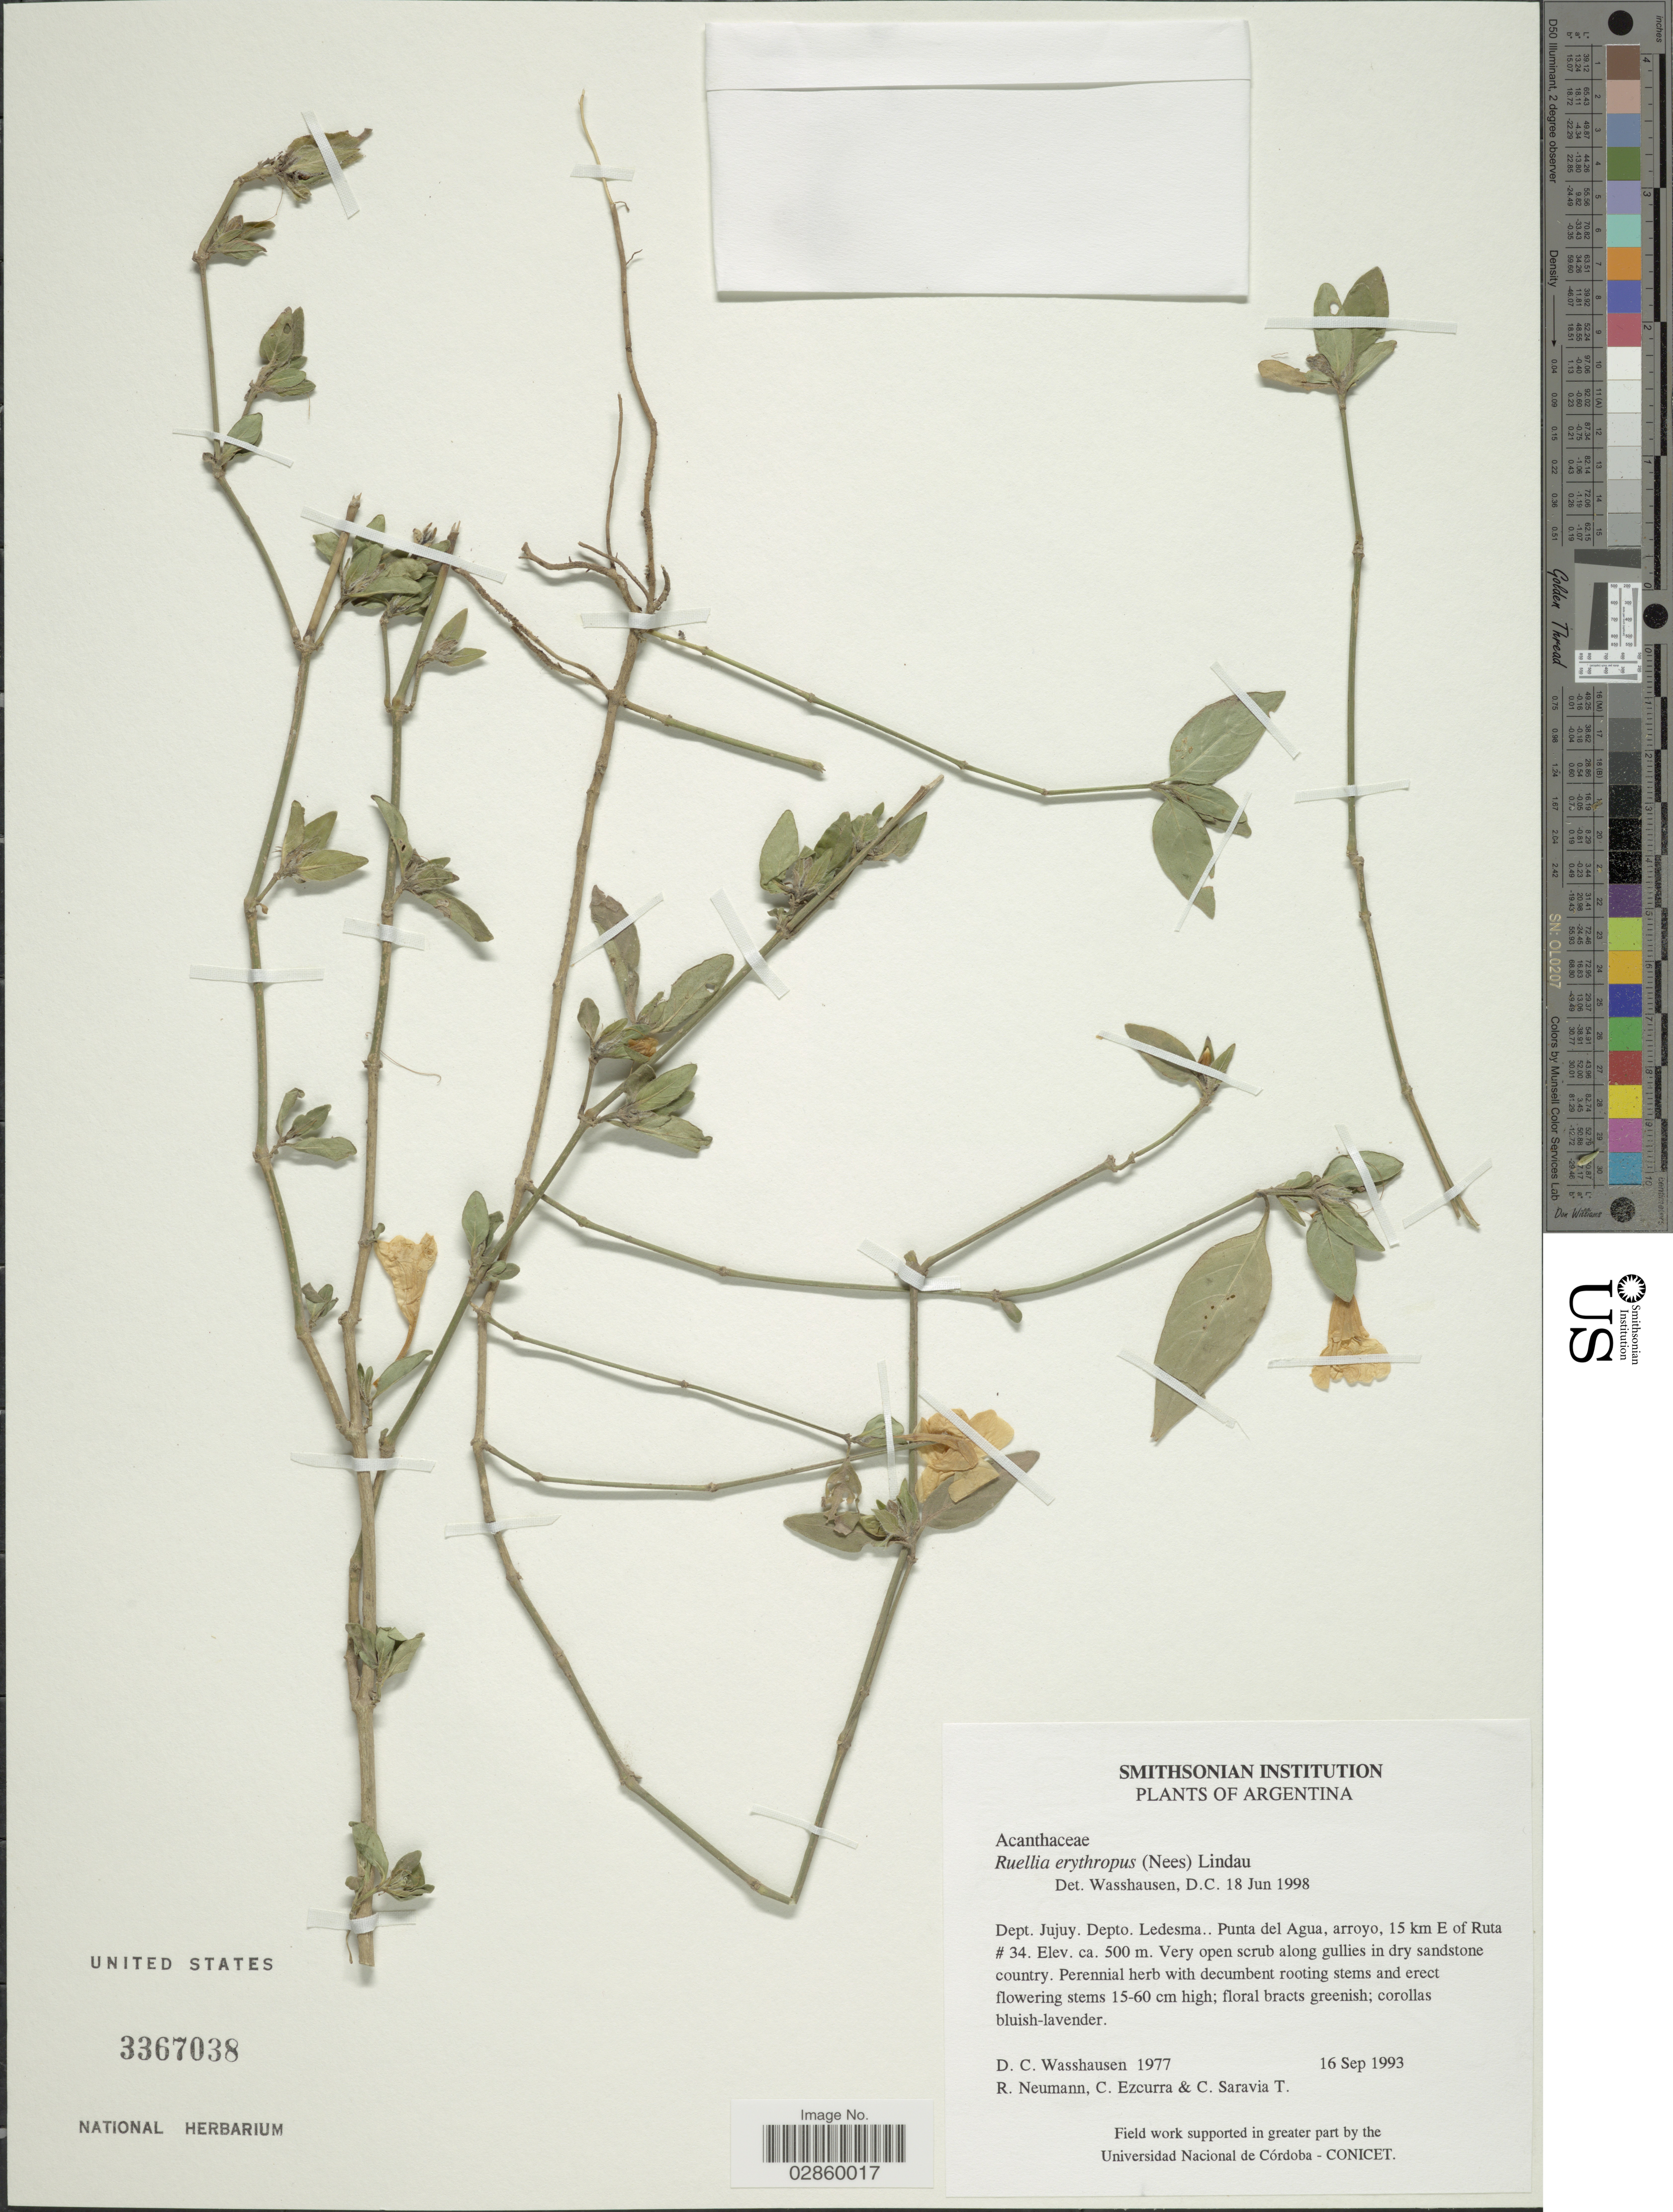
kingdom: Plantae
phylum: Tracheophyta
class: Magnoliopsida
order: Lamiales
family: Acanthaceae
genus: Ruellia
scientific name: Ruellia erythropus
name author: (Nees) Lindau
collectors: D. C. Wasshausen, R. Neumann, C. Ezcurra & C. Saravia T.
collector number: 1977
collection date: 1993-09-16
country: Argentina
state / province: Jujuy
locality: Dept. Jujuy, Depto. Ledesma, Punta del Agua, arroyo, 15 km E of Ruta #34.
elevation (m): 500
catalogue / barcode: US 3367038